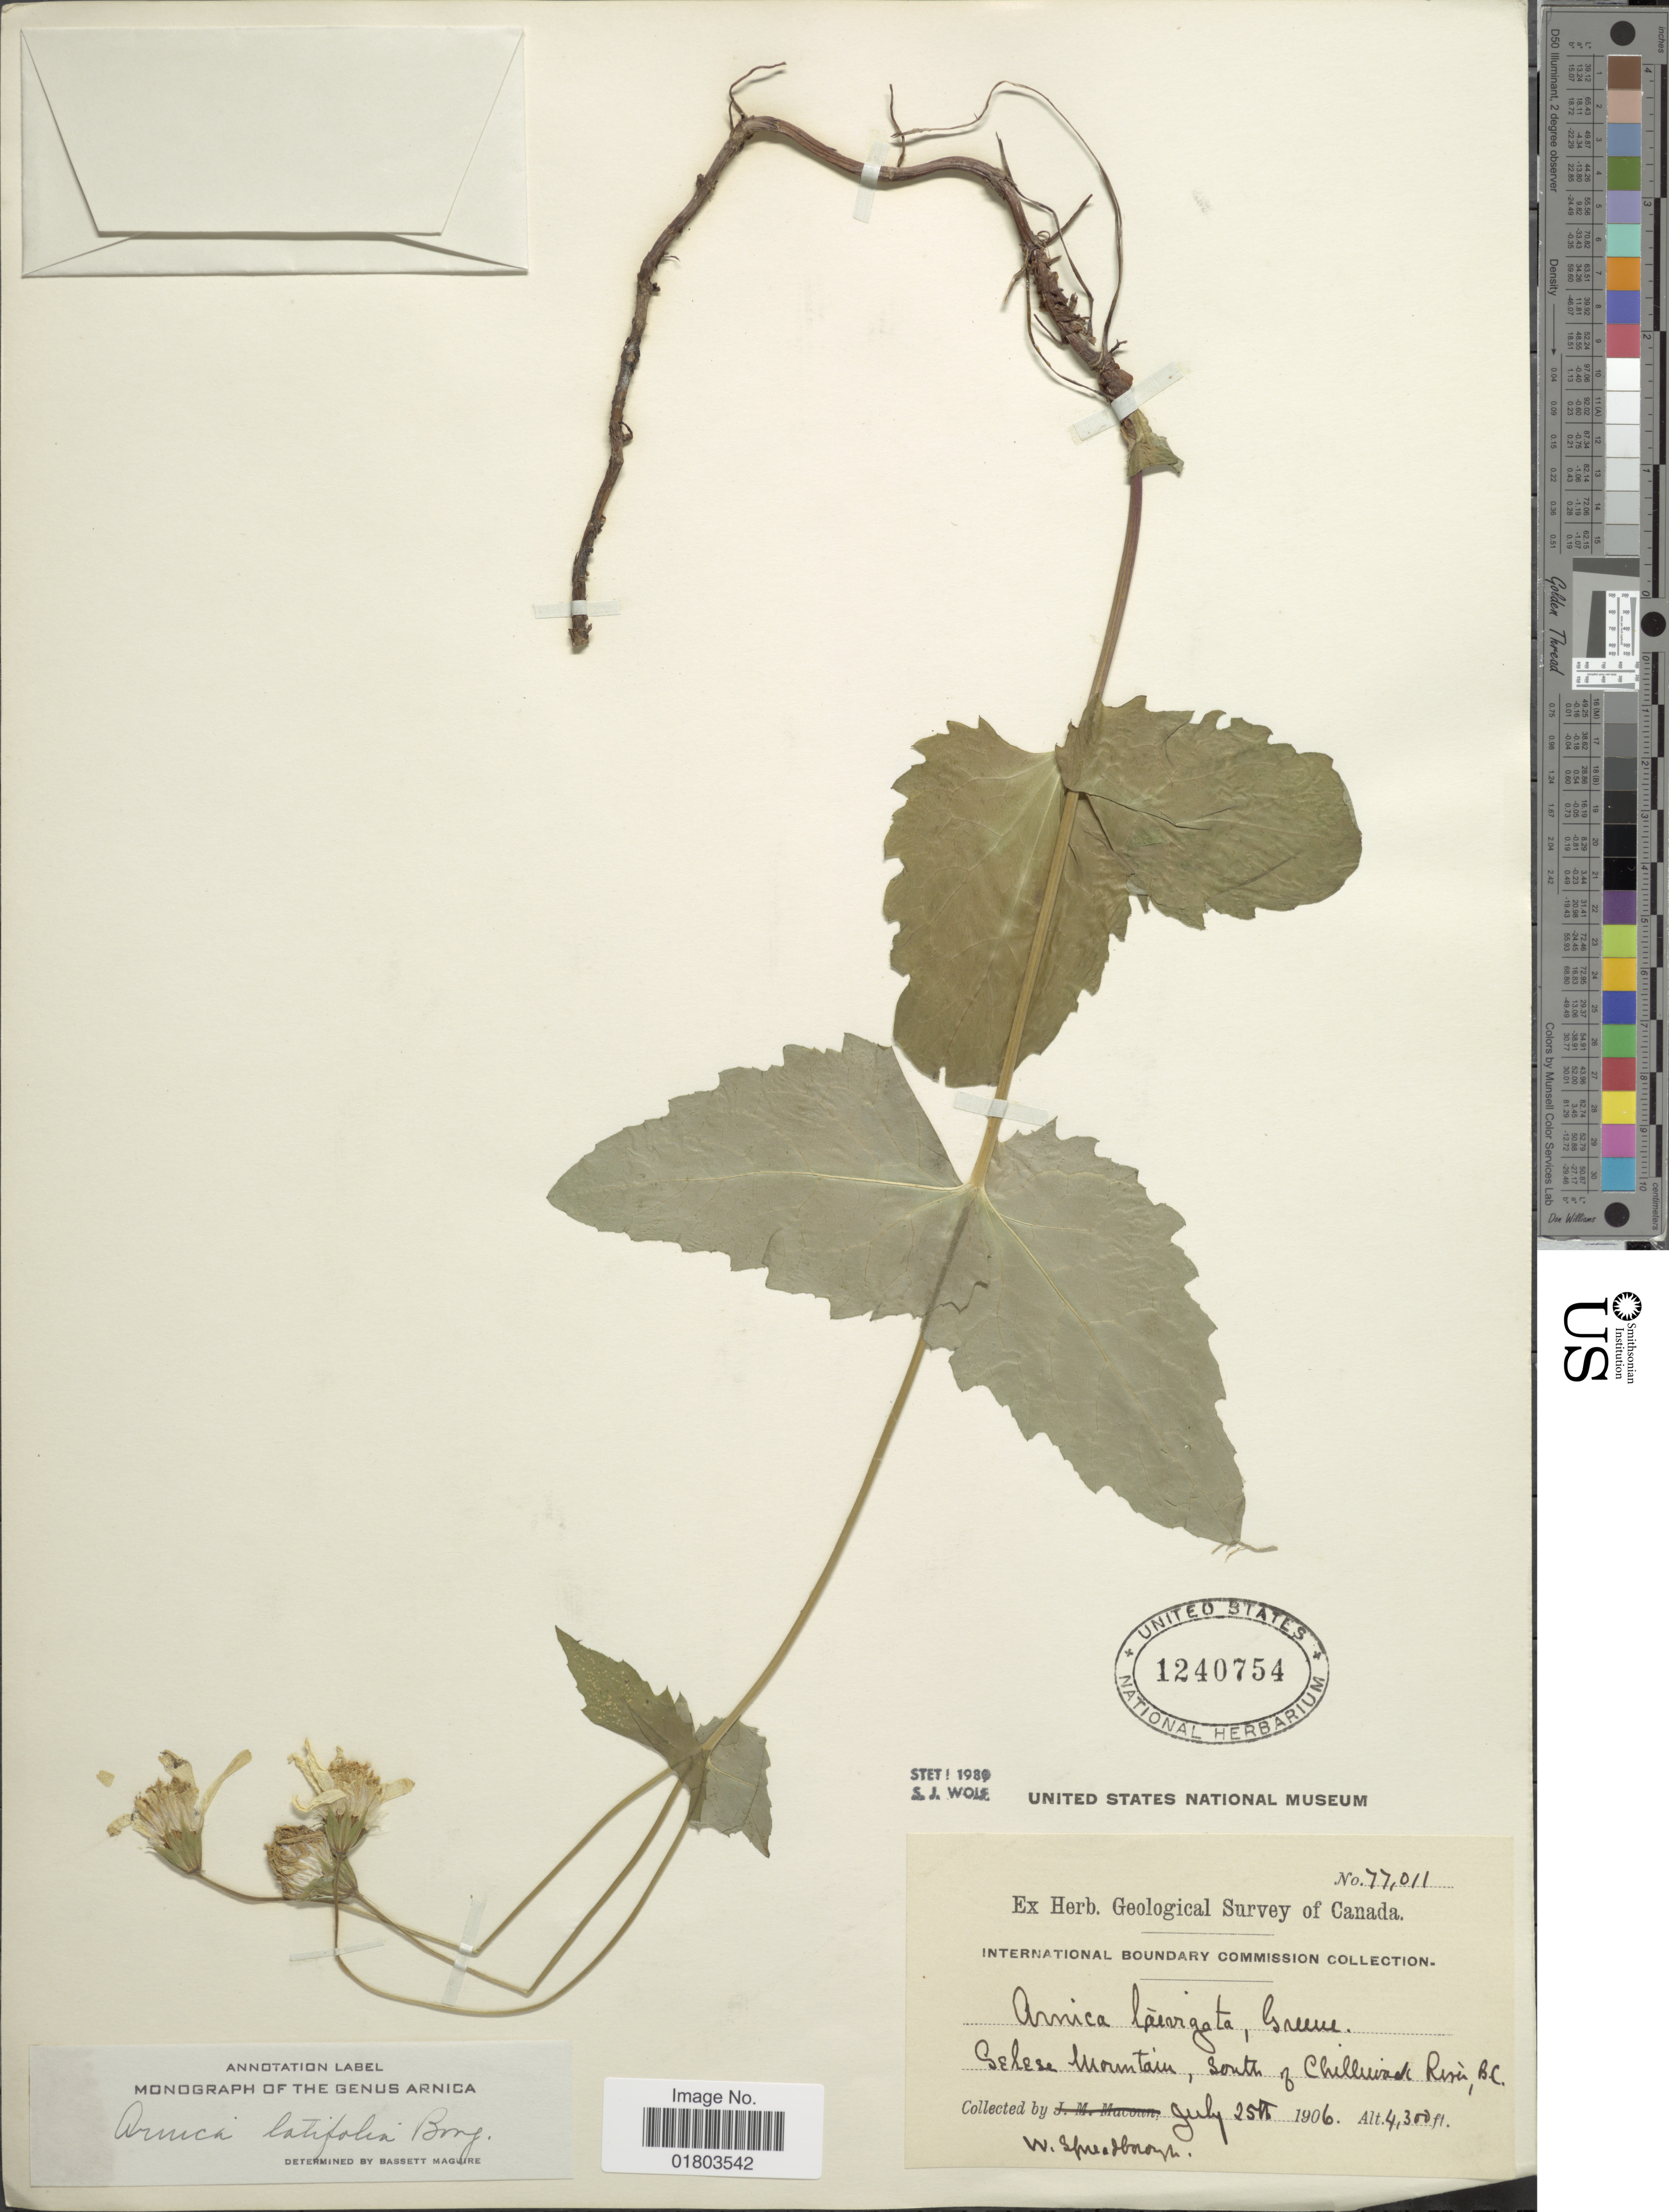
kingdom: Plantae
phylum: Tracheophyta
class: Magnoliopsida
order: Asterales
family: Asteraceae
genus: Arnica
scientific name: Arnica latifolia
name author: Bong.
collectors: W. Spreadborough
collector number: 77011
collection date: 1906-07-25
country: Canada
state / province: British Columbia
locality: Selese Mountain, south of Chilliwack River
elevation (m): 1311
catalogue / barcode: US 1240754